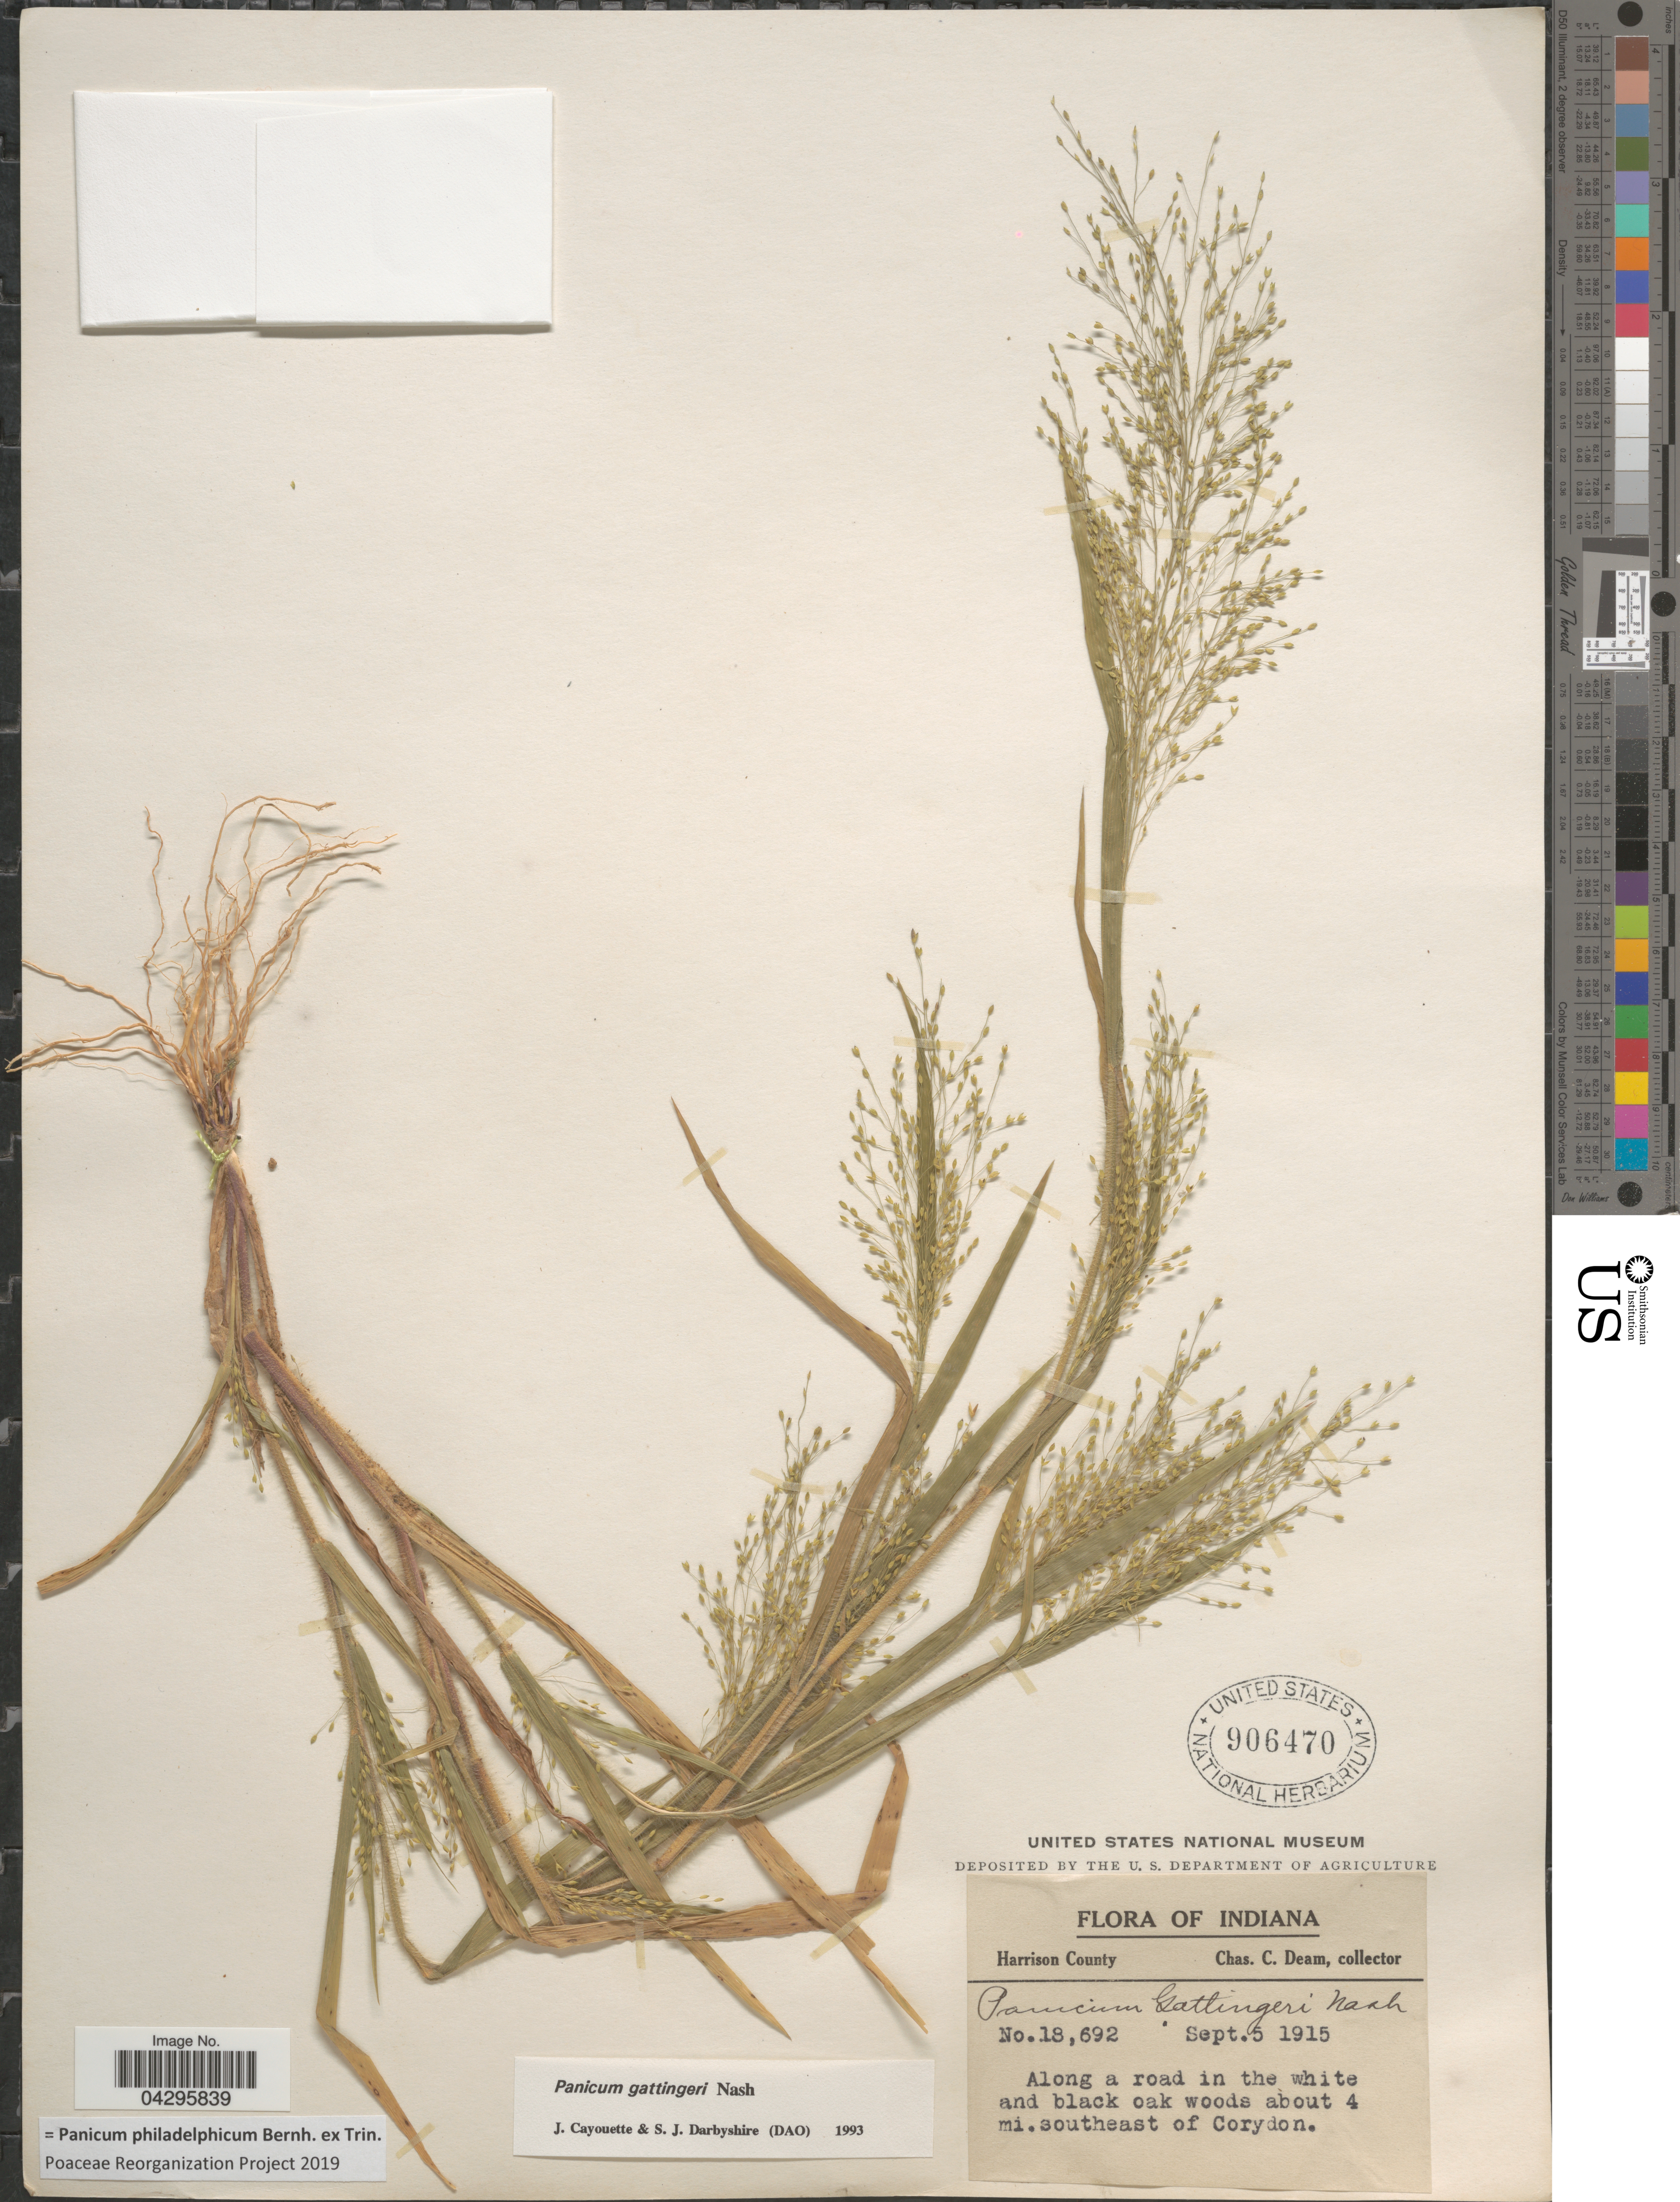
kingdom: Plantae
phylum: Tracheophyta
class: Liliopsida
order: Poales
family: Poaceae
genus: Panicum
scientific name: Panicum philadelphicum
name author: Bernh. ex Trin.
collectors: C. C. Deam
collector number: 18692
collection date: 1915-09-05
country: United States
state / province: Indiana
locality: Harrison County. Along a road in the white and black oak woods about 4 mi.southeast of Corydon.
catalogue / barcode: US 906470